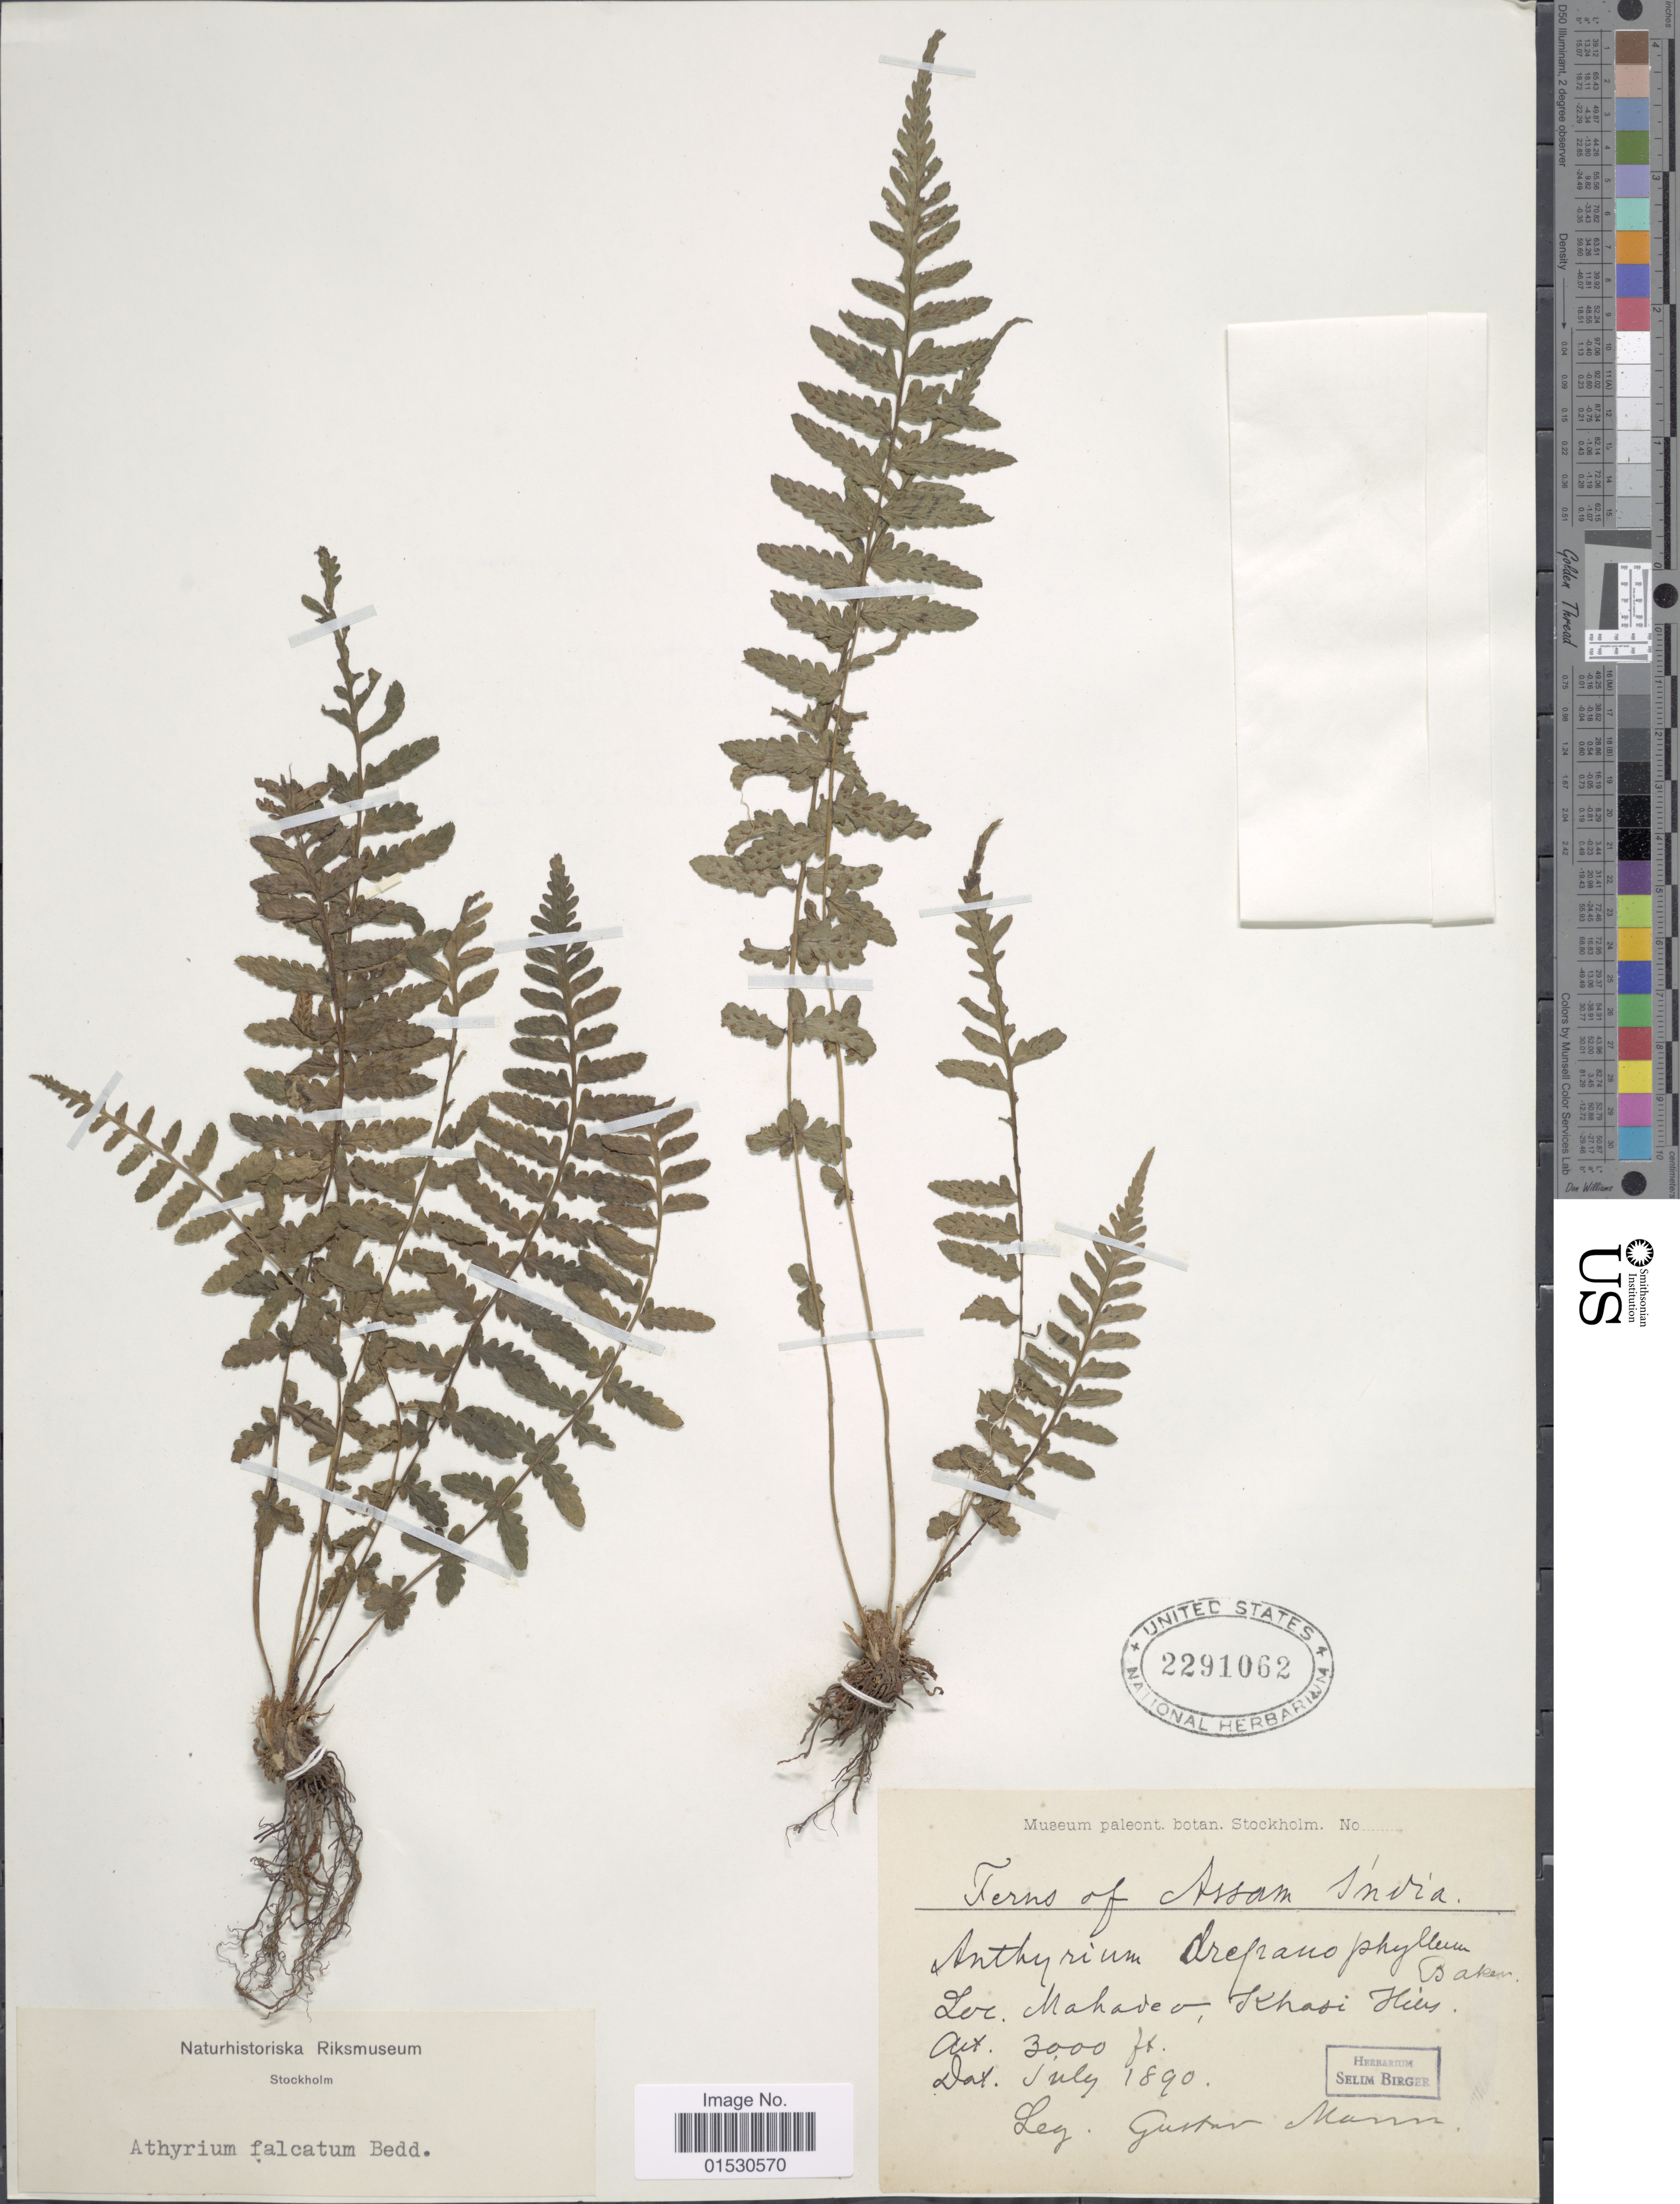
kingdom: Plantae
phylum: Tracheophyta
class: Polypodiopsida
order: Polypodiales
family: Athyriaceae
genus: Athyrium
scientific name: Athyrium falcatum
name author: Bedd.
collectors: G. Mann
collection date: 1890-07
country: India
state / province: Meghalaya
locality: Mahadeo, Khasi Hills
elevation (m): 914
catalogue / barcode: US 2291062